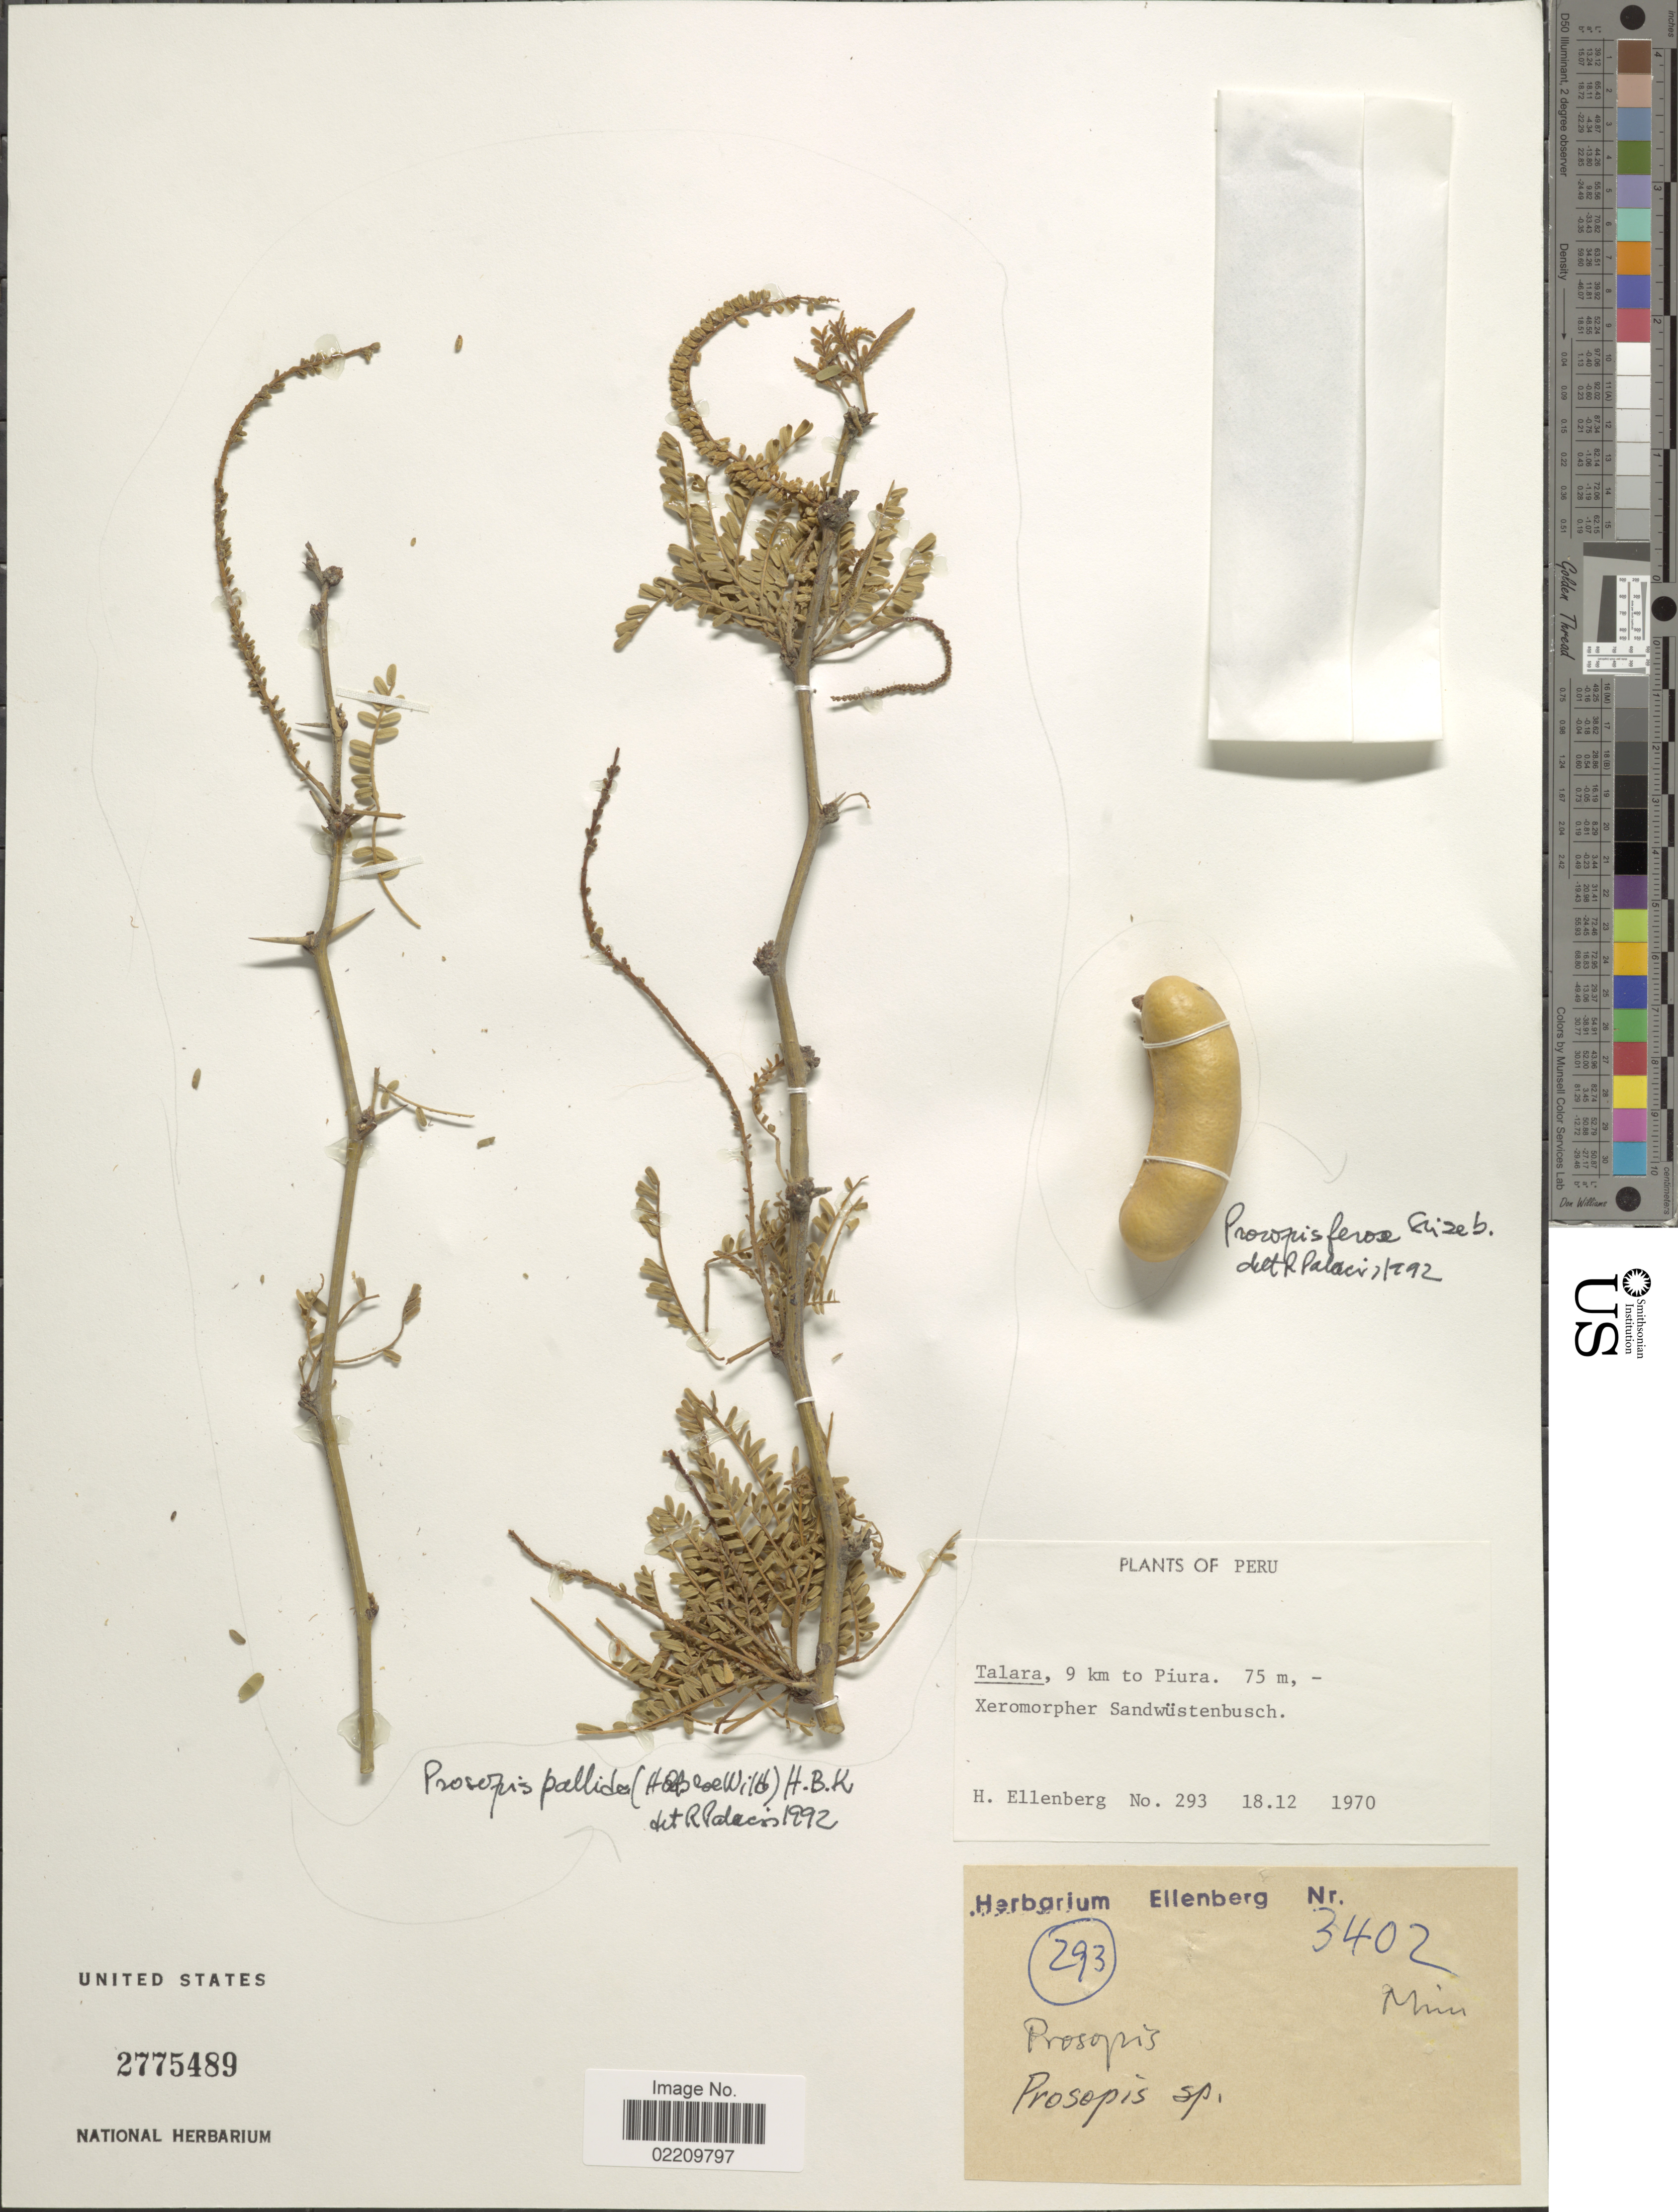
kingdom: Plantae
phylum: Tracheophyta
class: Magnoliopsida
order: Fabales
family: Fabaceae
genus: Neltuma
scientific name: Neltuma pallida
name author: (Humb. & Bonpl. ex Willd.) C. E. Hughes & G.P. Lewis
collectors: H. Ellenberg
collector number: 293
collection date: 1970-12-18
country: Peru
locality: Talara, 9 km to Piura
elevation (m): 75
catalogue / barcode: US 2775489